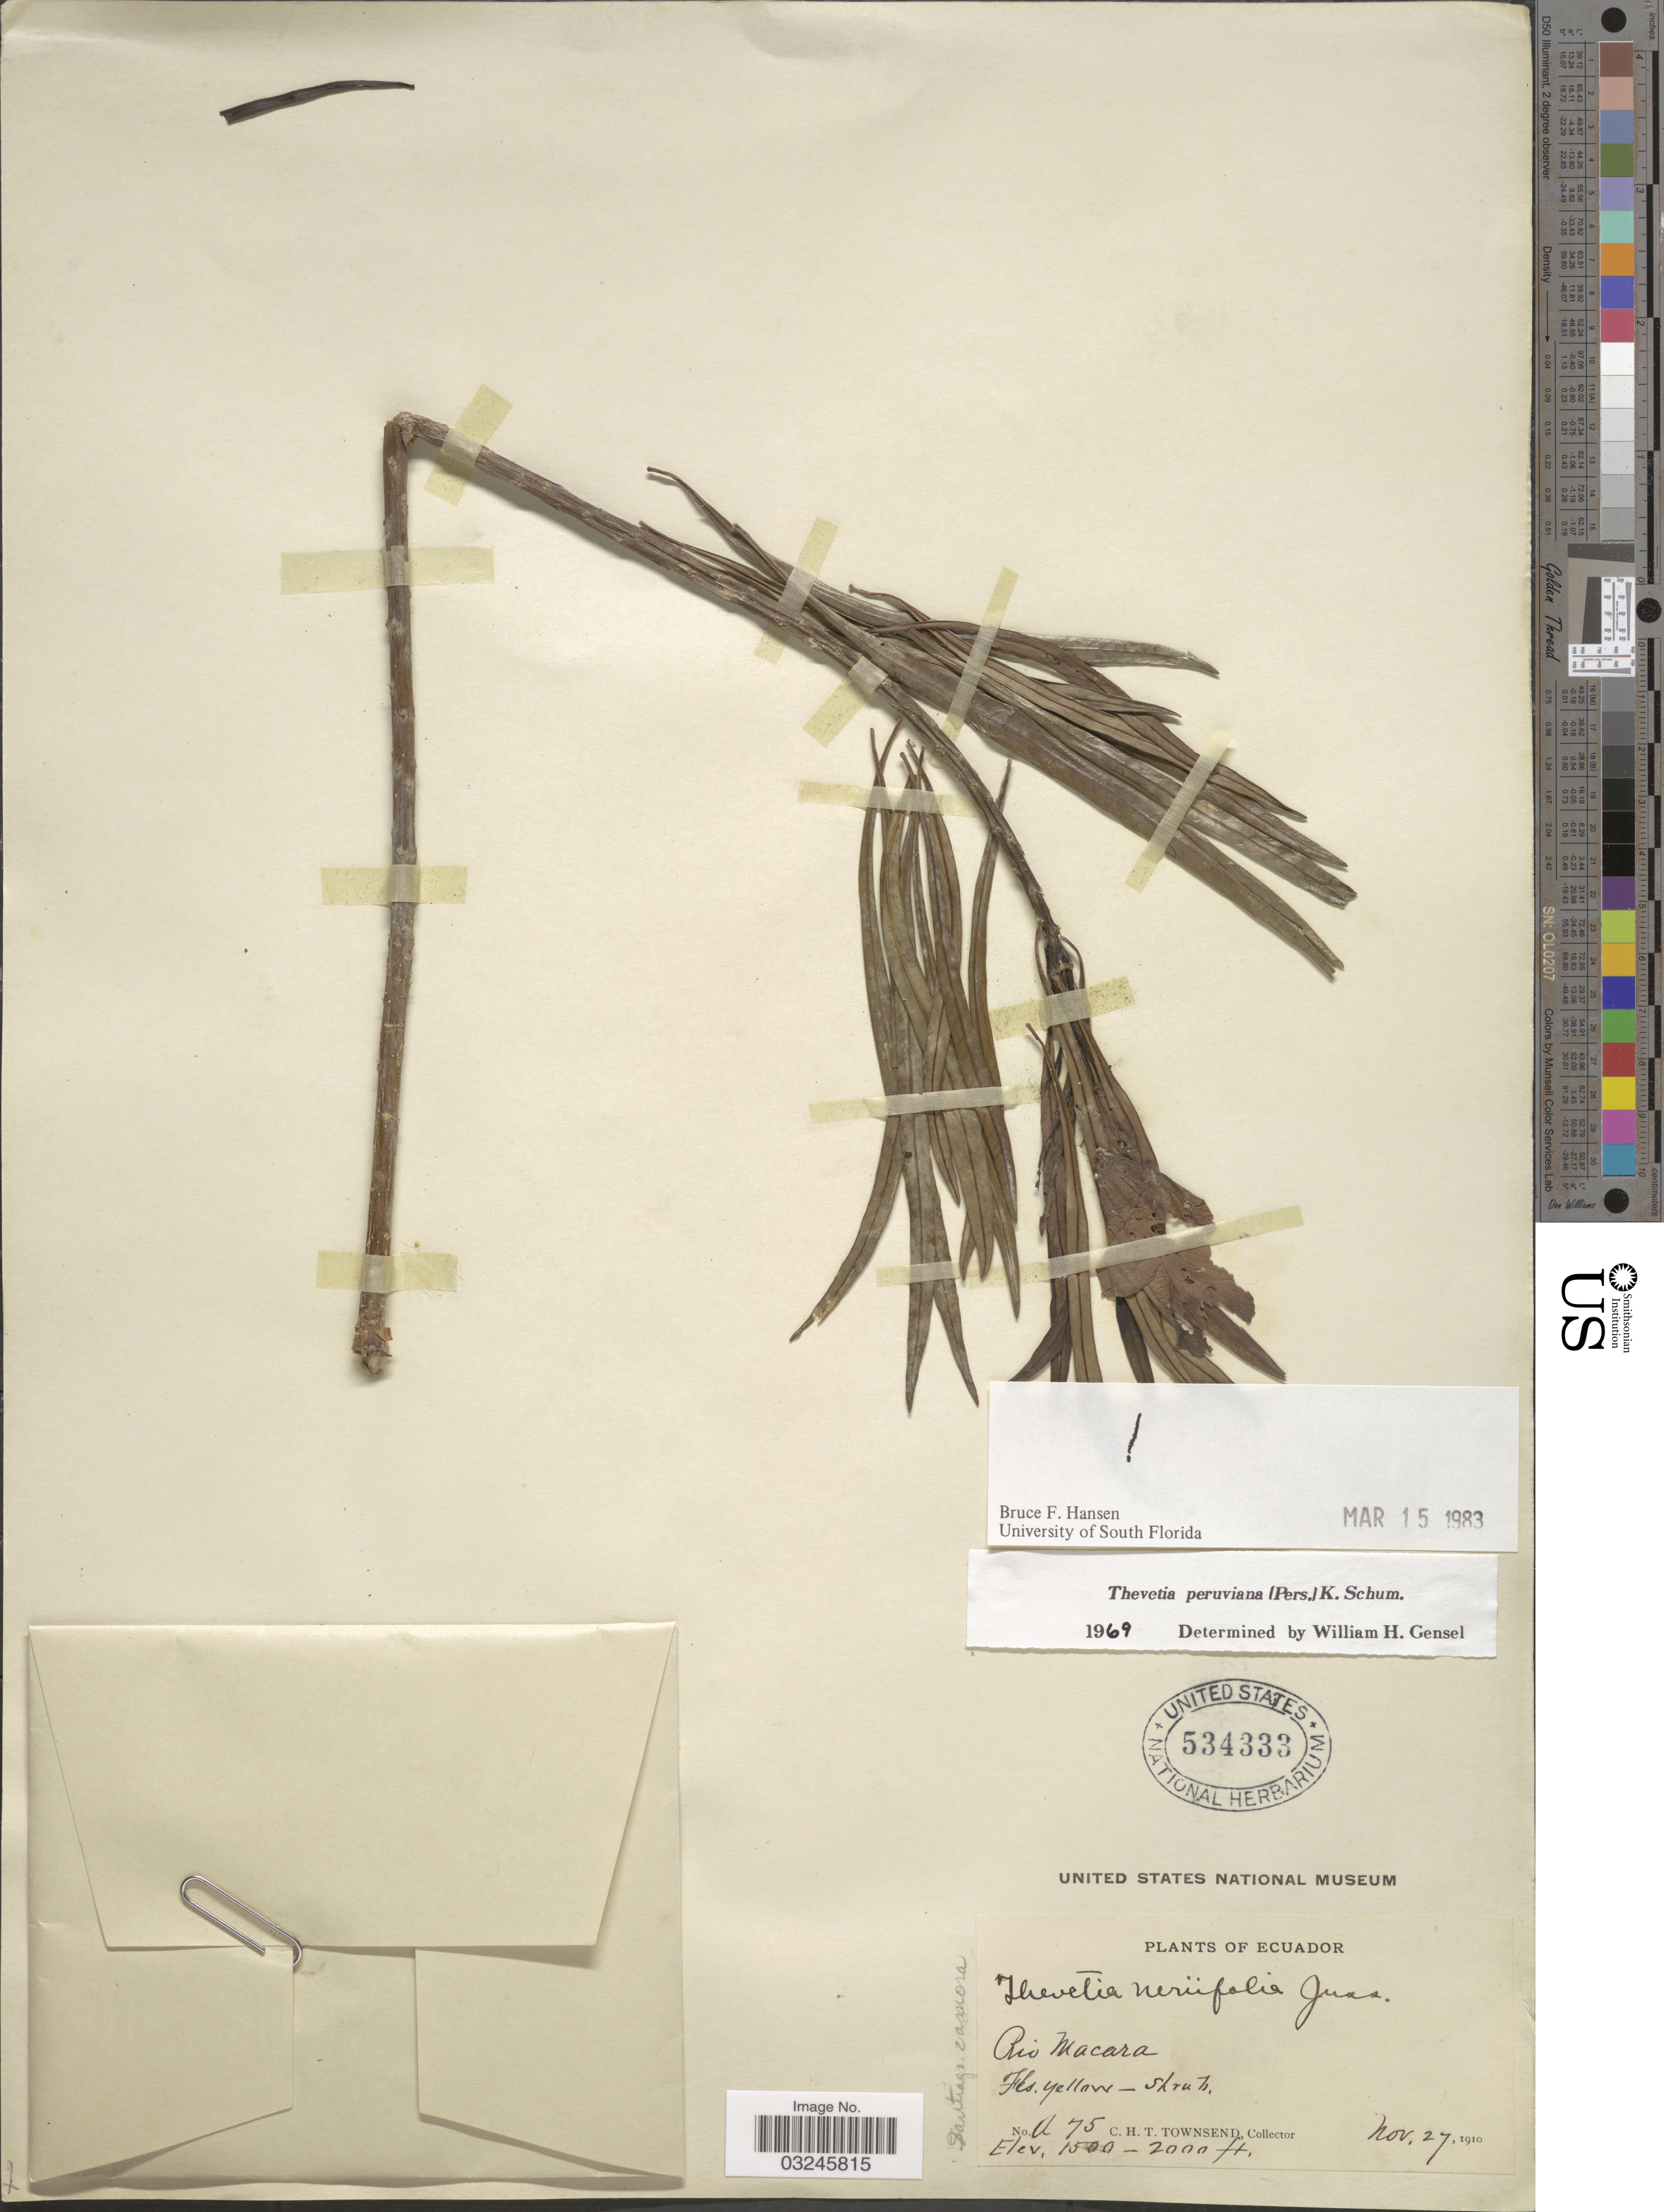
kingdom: Plantae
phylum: Tracheophyta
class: Magnoliopsida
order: Gentianales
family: Apocynaceae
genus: Thevetia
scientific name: Thevetia peruviana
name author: (Pers.) K. Schum.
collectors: C. H. T. Townsend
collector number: A 75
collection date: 1910-11-27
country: Ecuador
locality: Rio Macara.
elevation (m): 457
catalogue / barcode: US 534333